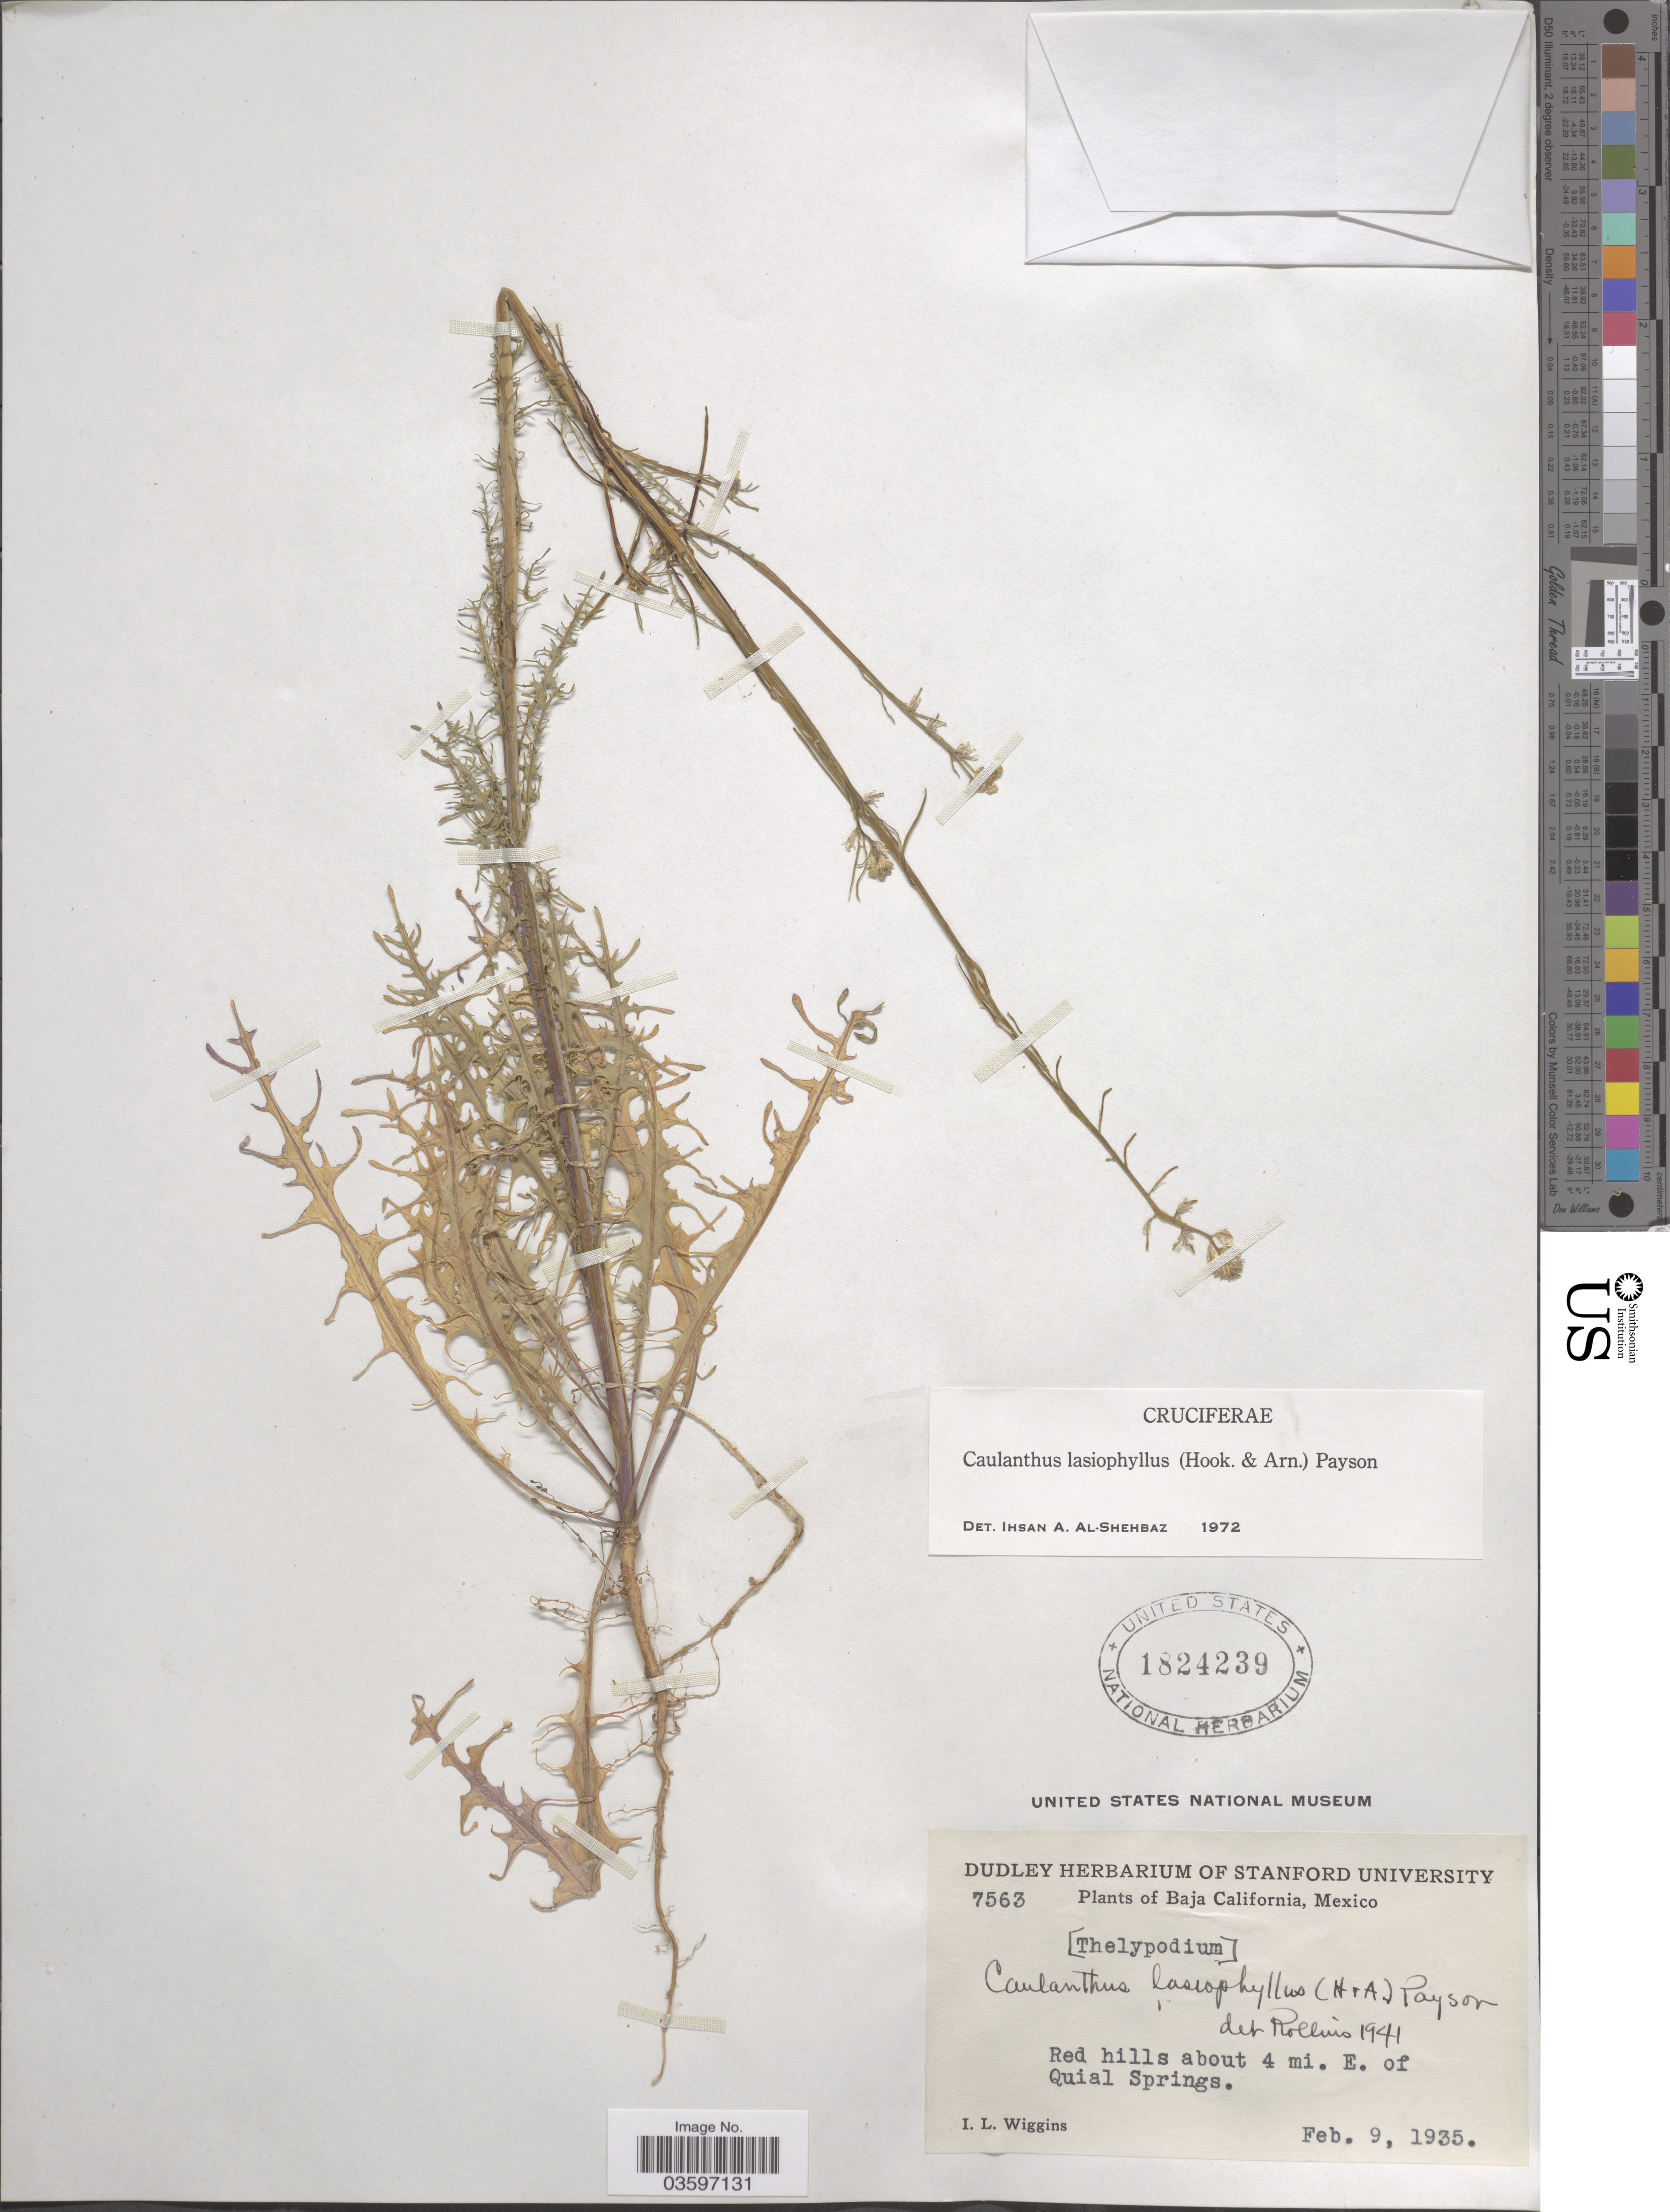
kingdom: Plantae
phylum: Tracheophyta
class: Magnoliopsida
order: Brassicales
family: Brassicaceae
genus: Caulanthus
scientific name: Caulanthus lasiophyllus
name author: (Hook. & Arn.) Payson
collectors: I. L. Wiggins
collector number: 7563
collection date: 1935-02-09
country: Mexico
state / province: Baja California Norte / Baja California Sur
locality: Red hills about 4 mi. E. of Quial Springs.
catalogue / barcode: US 1824239